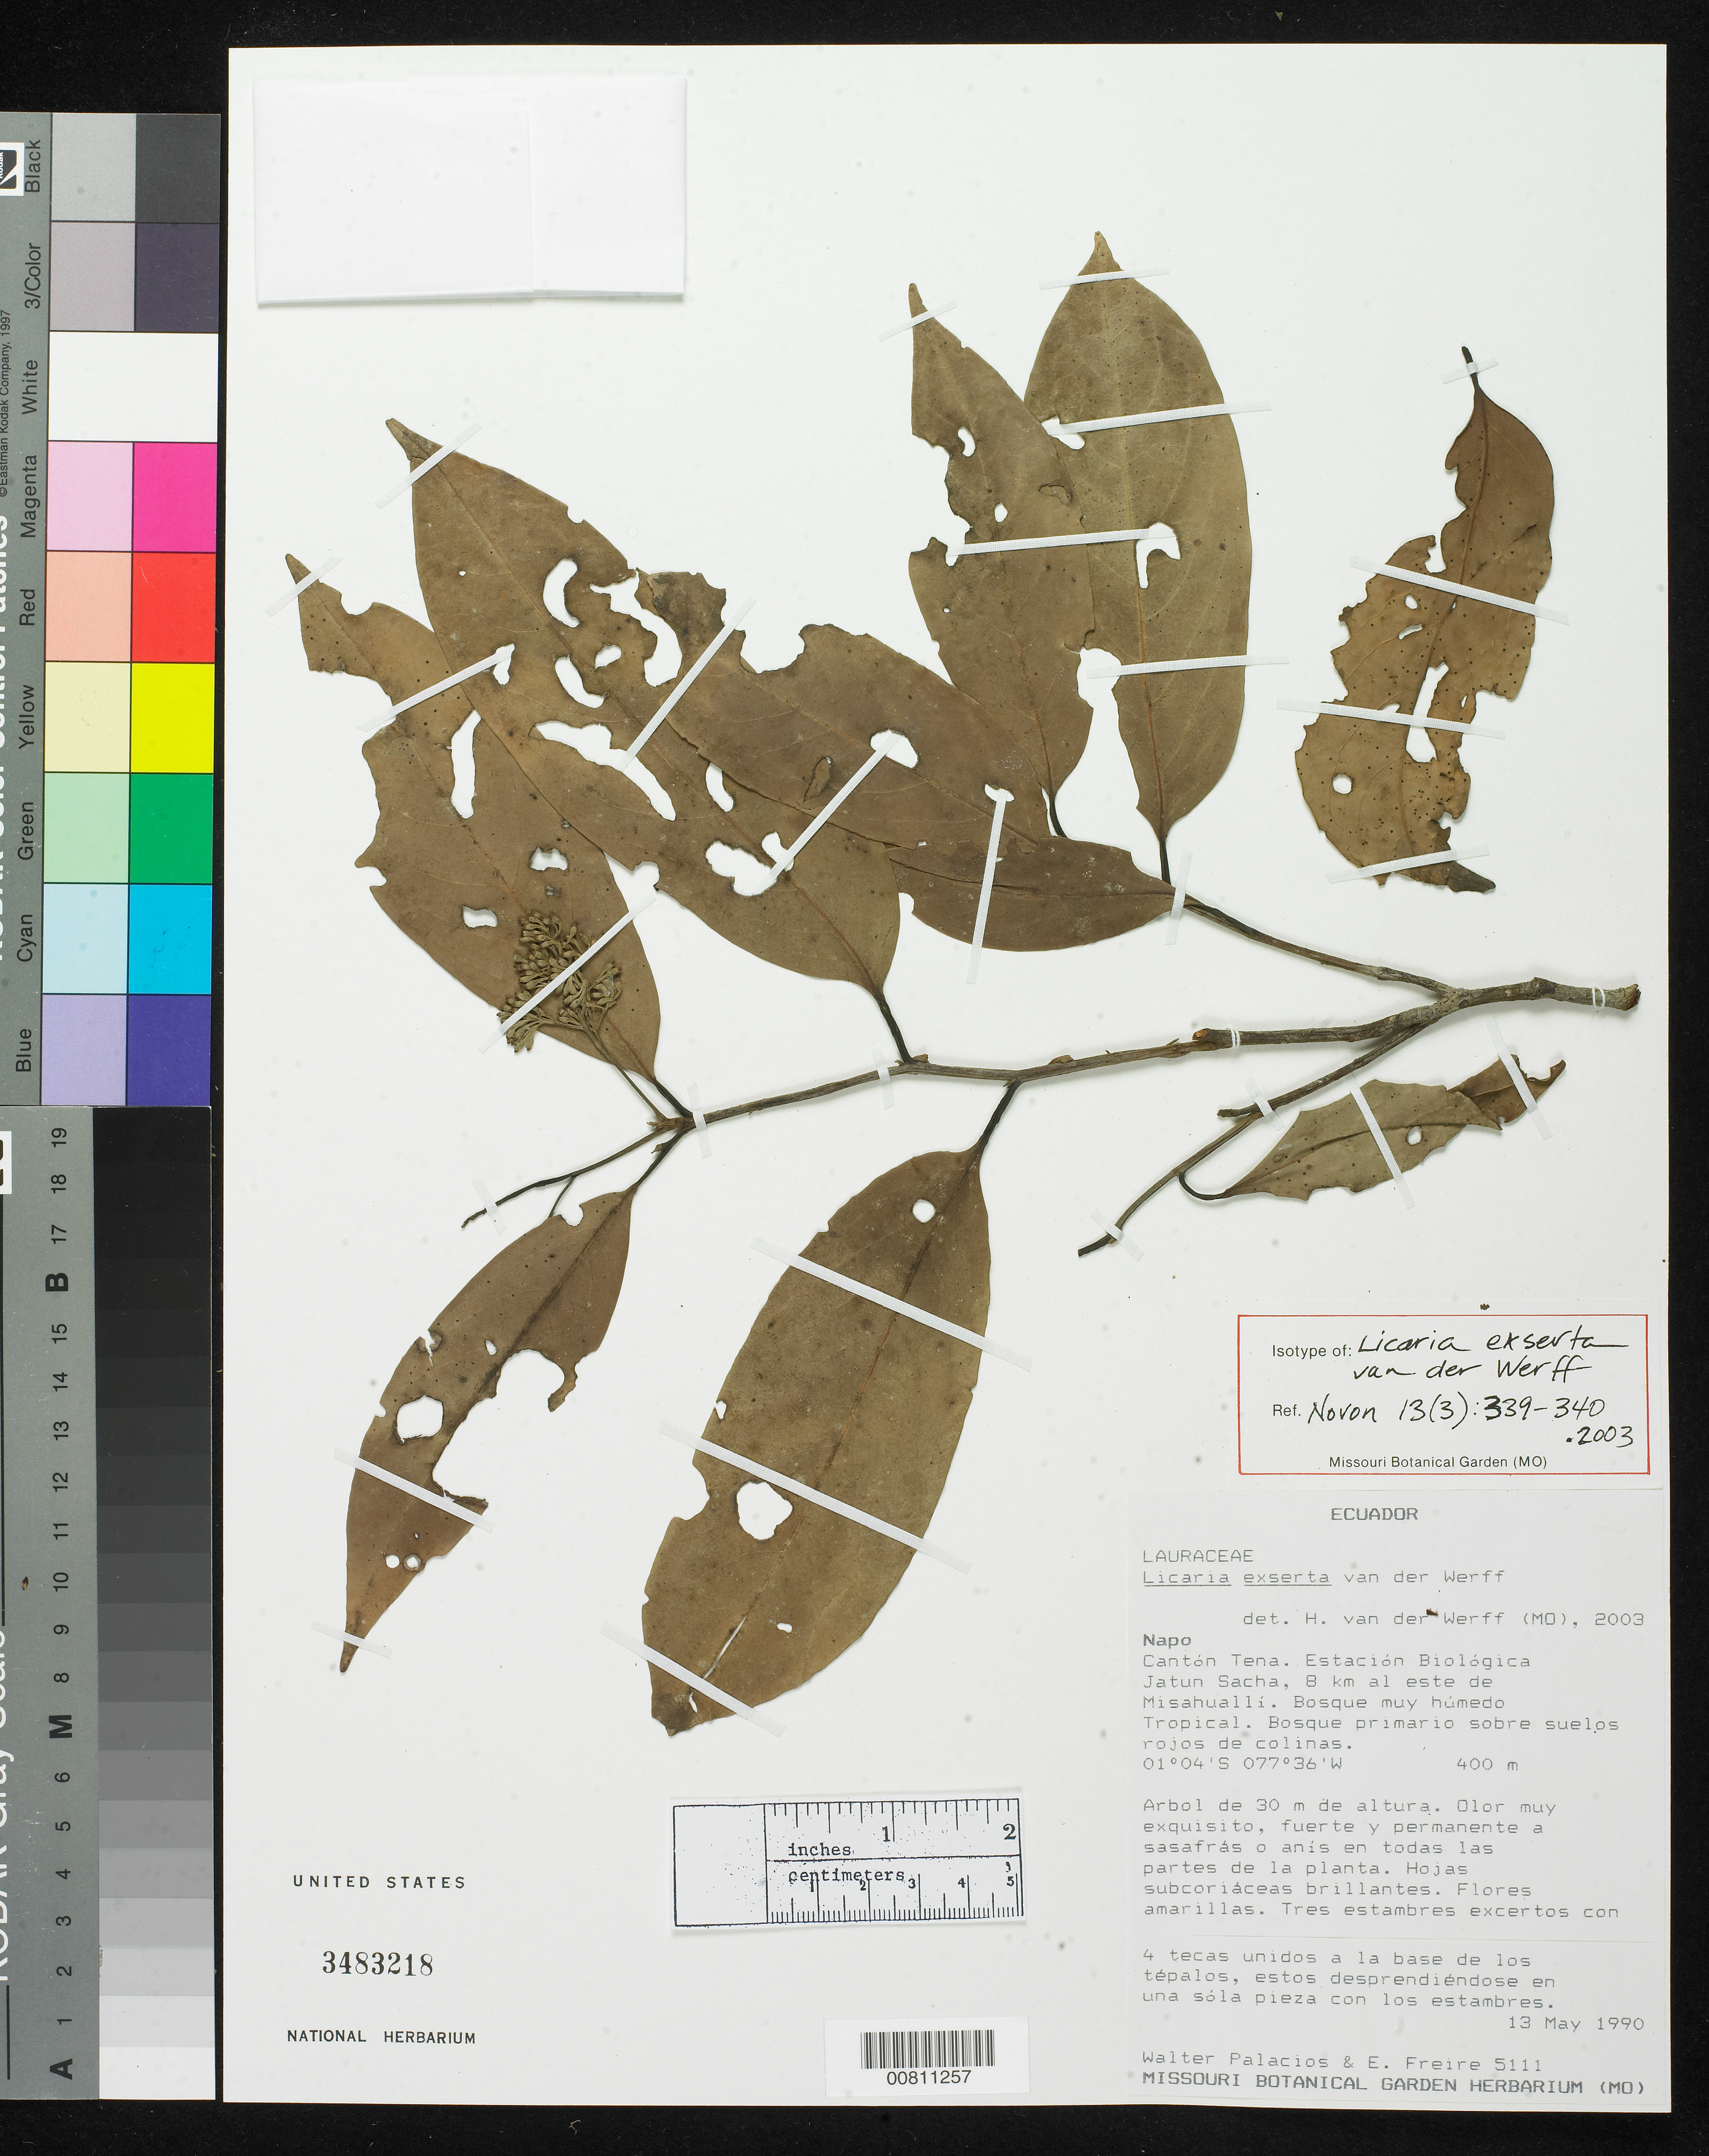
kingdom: Plantae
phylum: Tracheophyta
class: Magnoliopsida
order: Laurales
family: Lauraceae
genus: Licaria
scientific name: Licaria exserta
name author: van der Werff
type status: Isotype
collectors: W. Palacios & E. Freire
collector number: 5111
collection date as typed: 13 May 1990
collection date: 1990-05-13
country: Ecuador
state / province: Napo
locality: Cantón Tena. Estación Biológica Jatun Sacha, 8 km al este de Misahuallí.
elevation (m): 400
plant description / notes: Holotype at QCNE.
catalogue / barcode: US 3483218